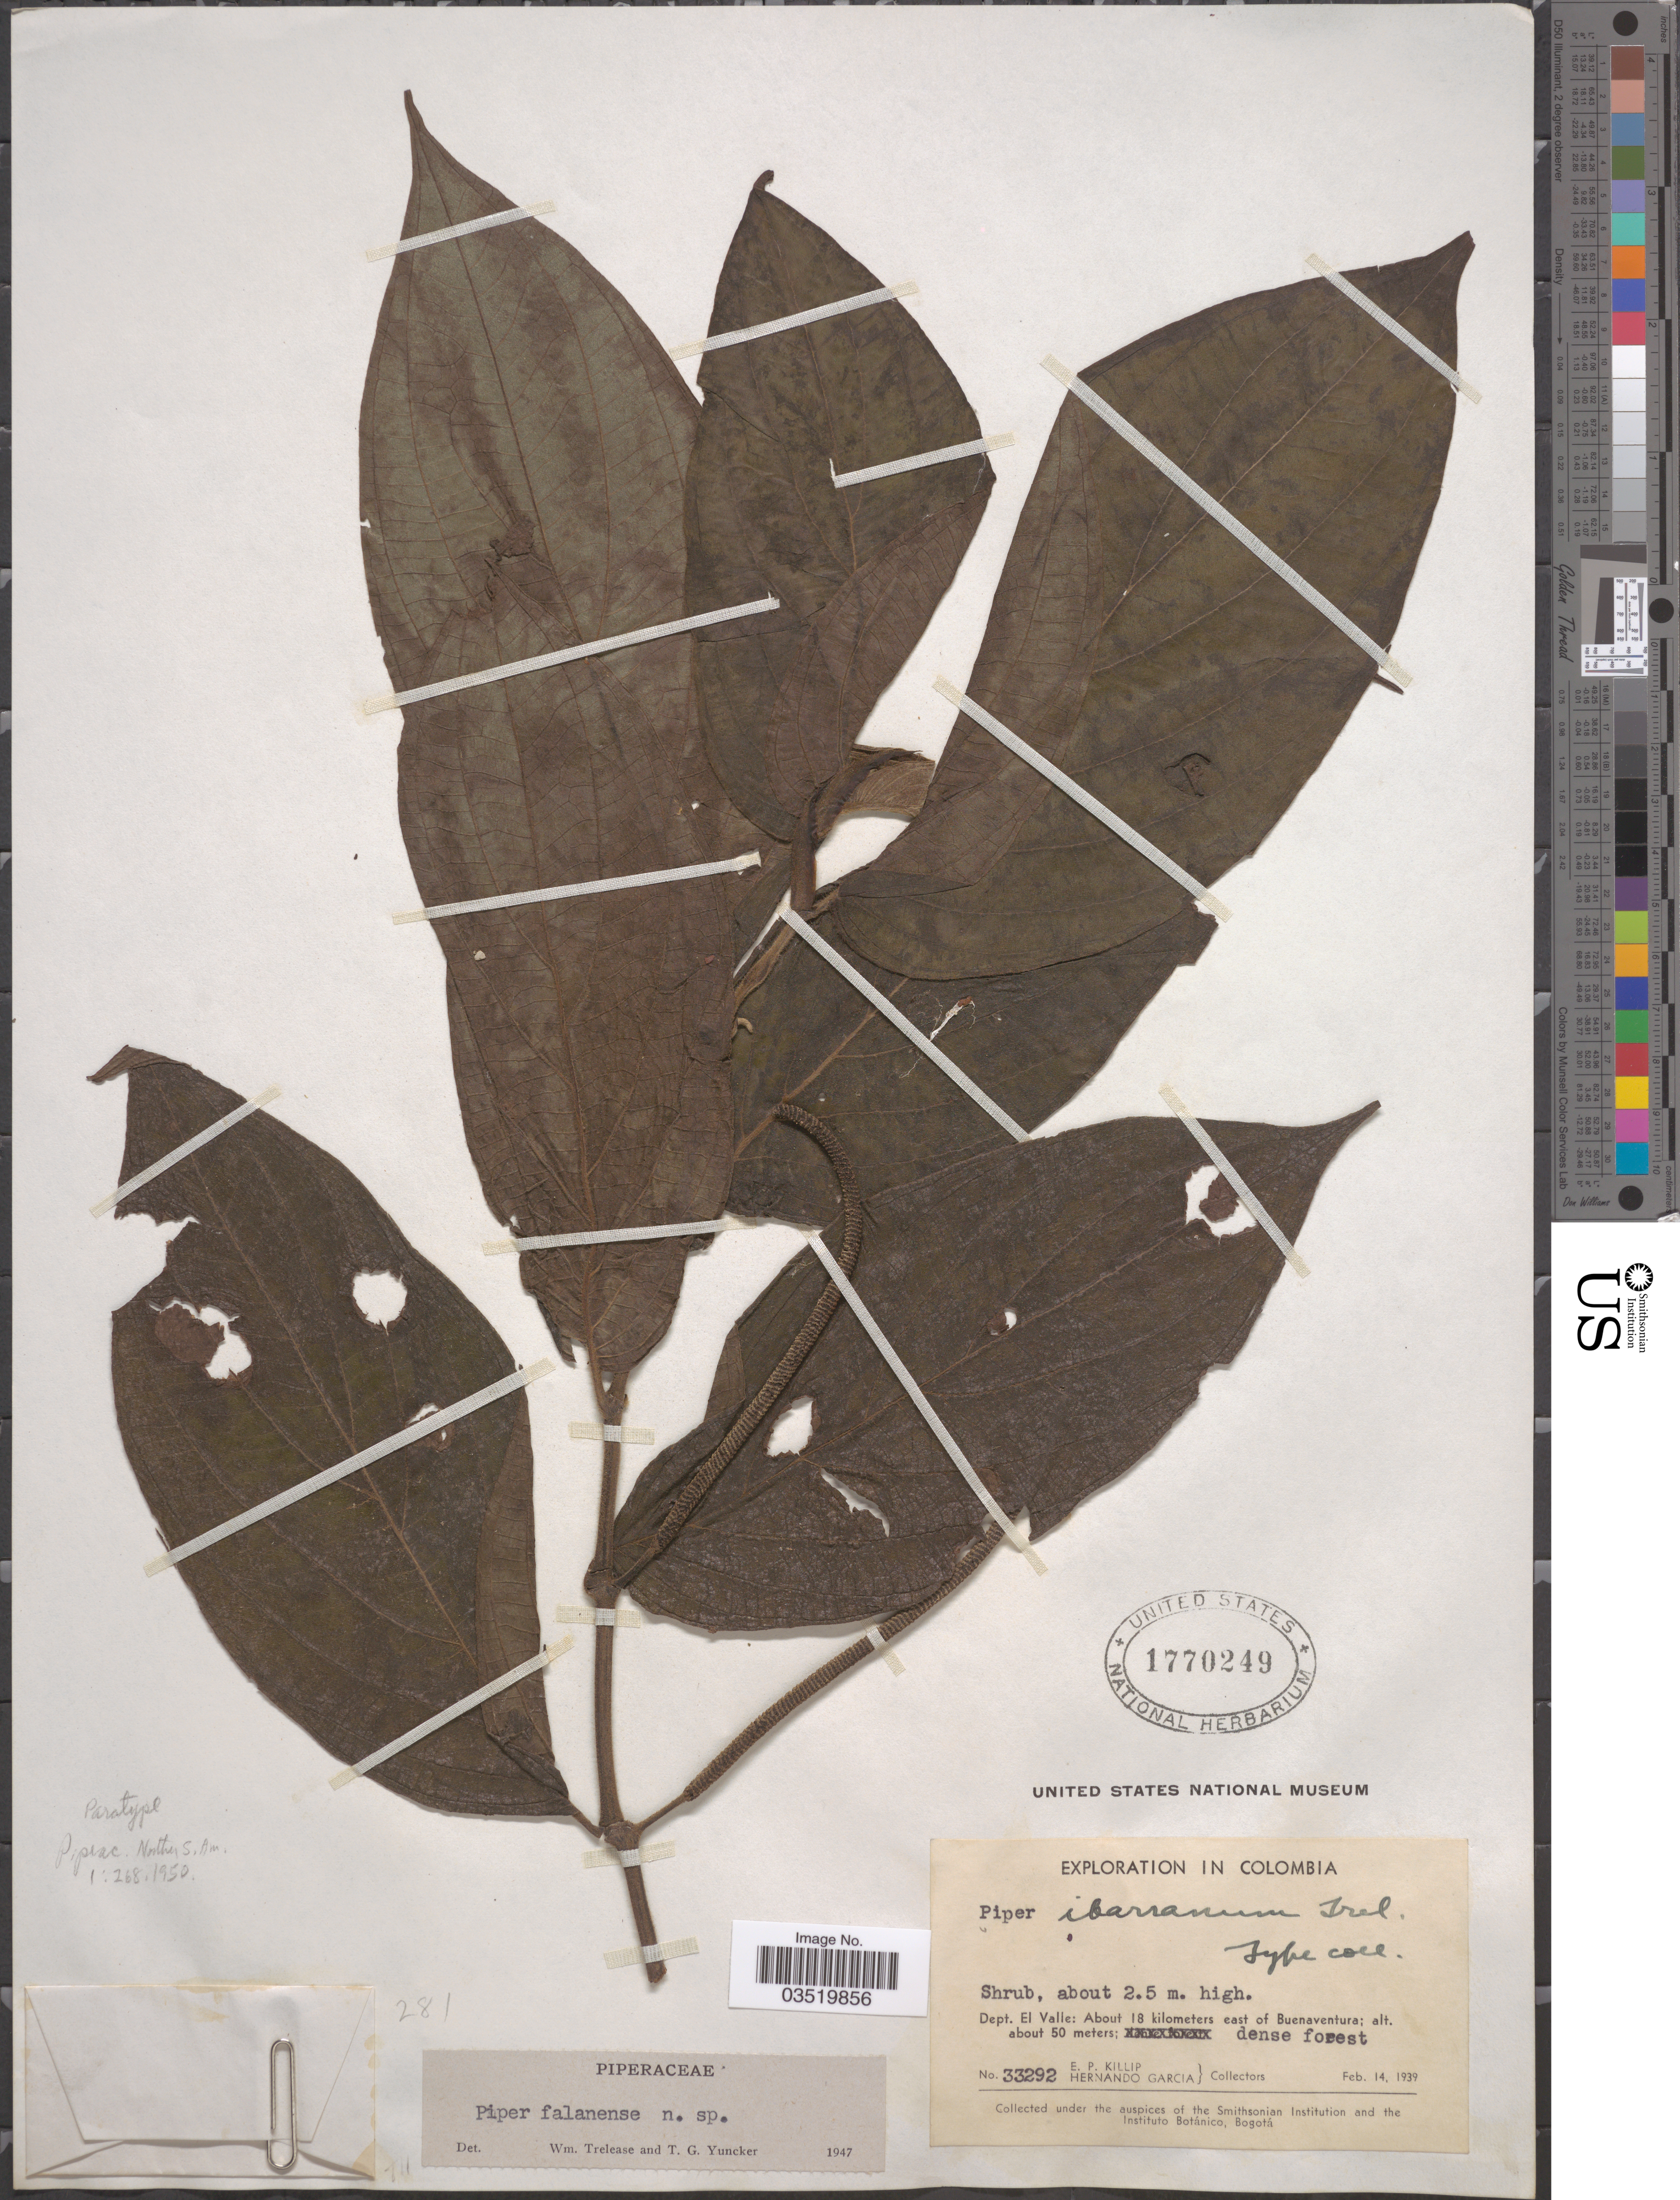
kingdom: Plantae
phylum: Tracheophyta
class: Magnoliopsida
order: Piperales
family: Piperaceae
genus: Piper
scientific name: Piper falanense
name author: Trel. & Yunck.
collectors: E. P. Killip & H. Garcia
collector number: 33292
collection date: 1939-02-14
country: Colombia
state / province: Valle del Cauca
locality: Dept. El Valle: About 18 kilometers east of Buenaventura.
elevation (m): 50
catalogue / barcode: US 1770249